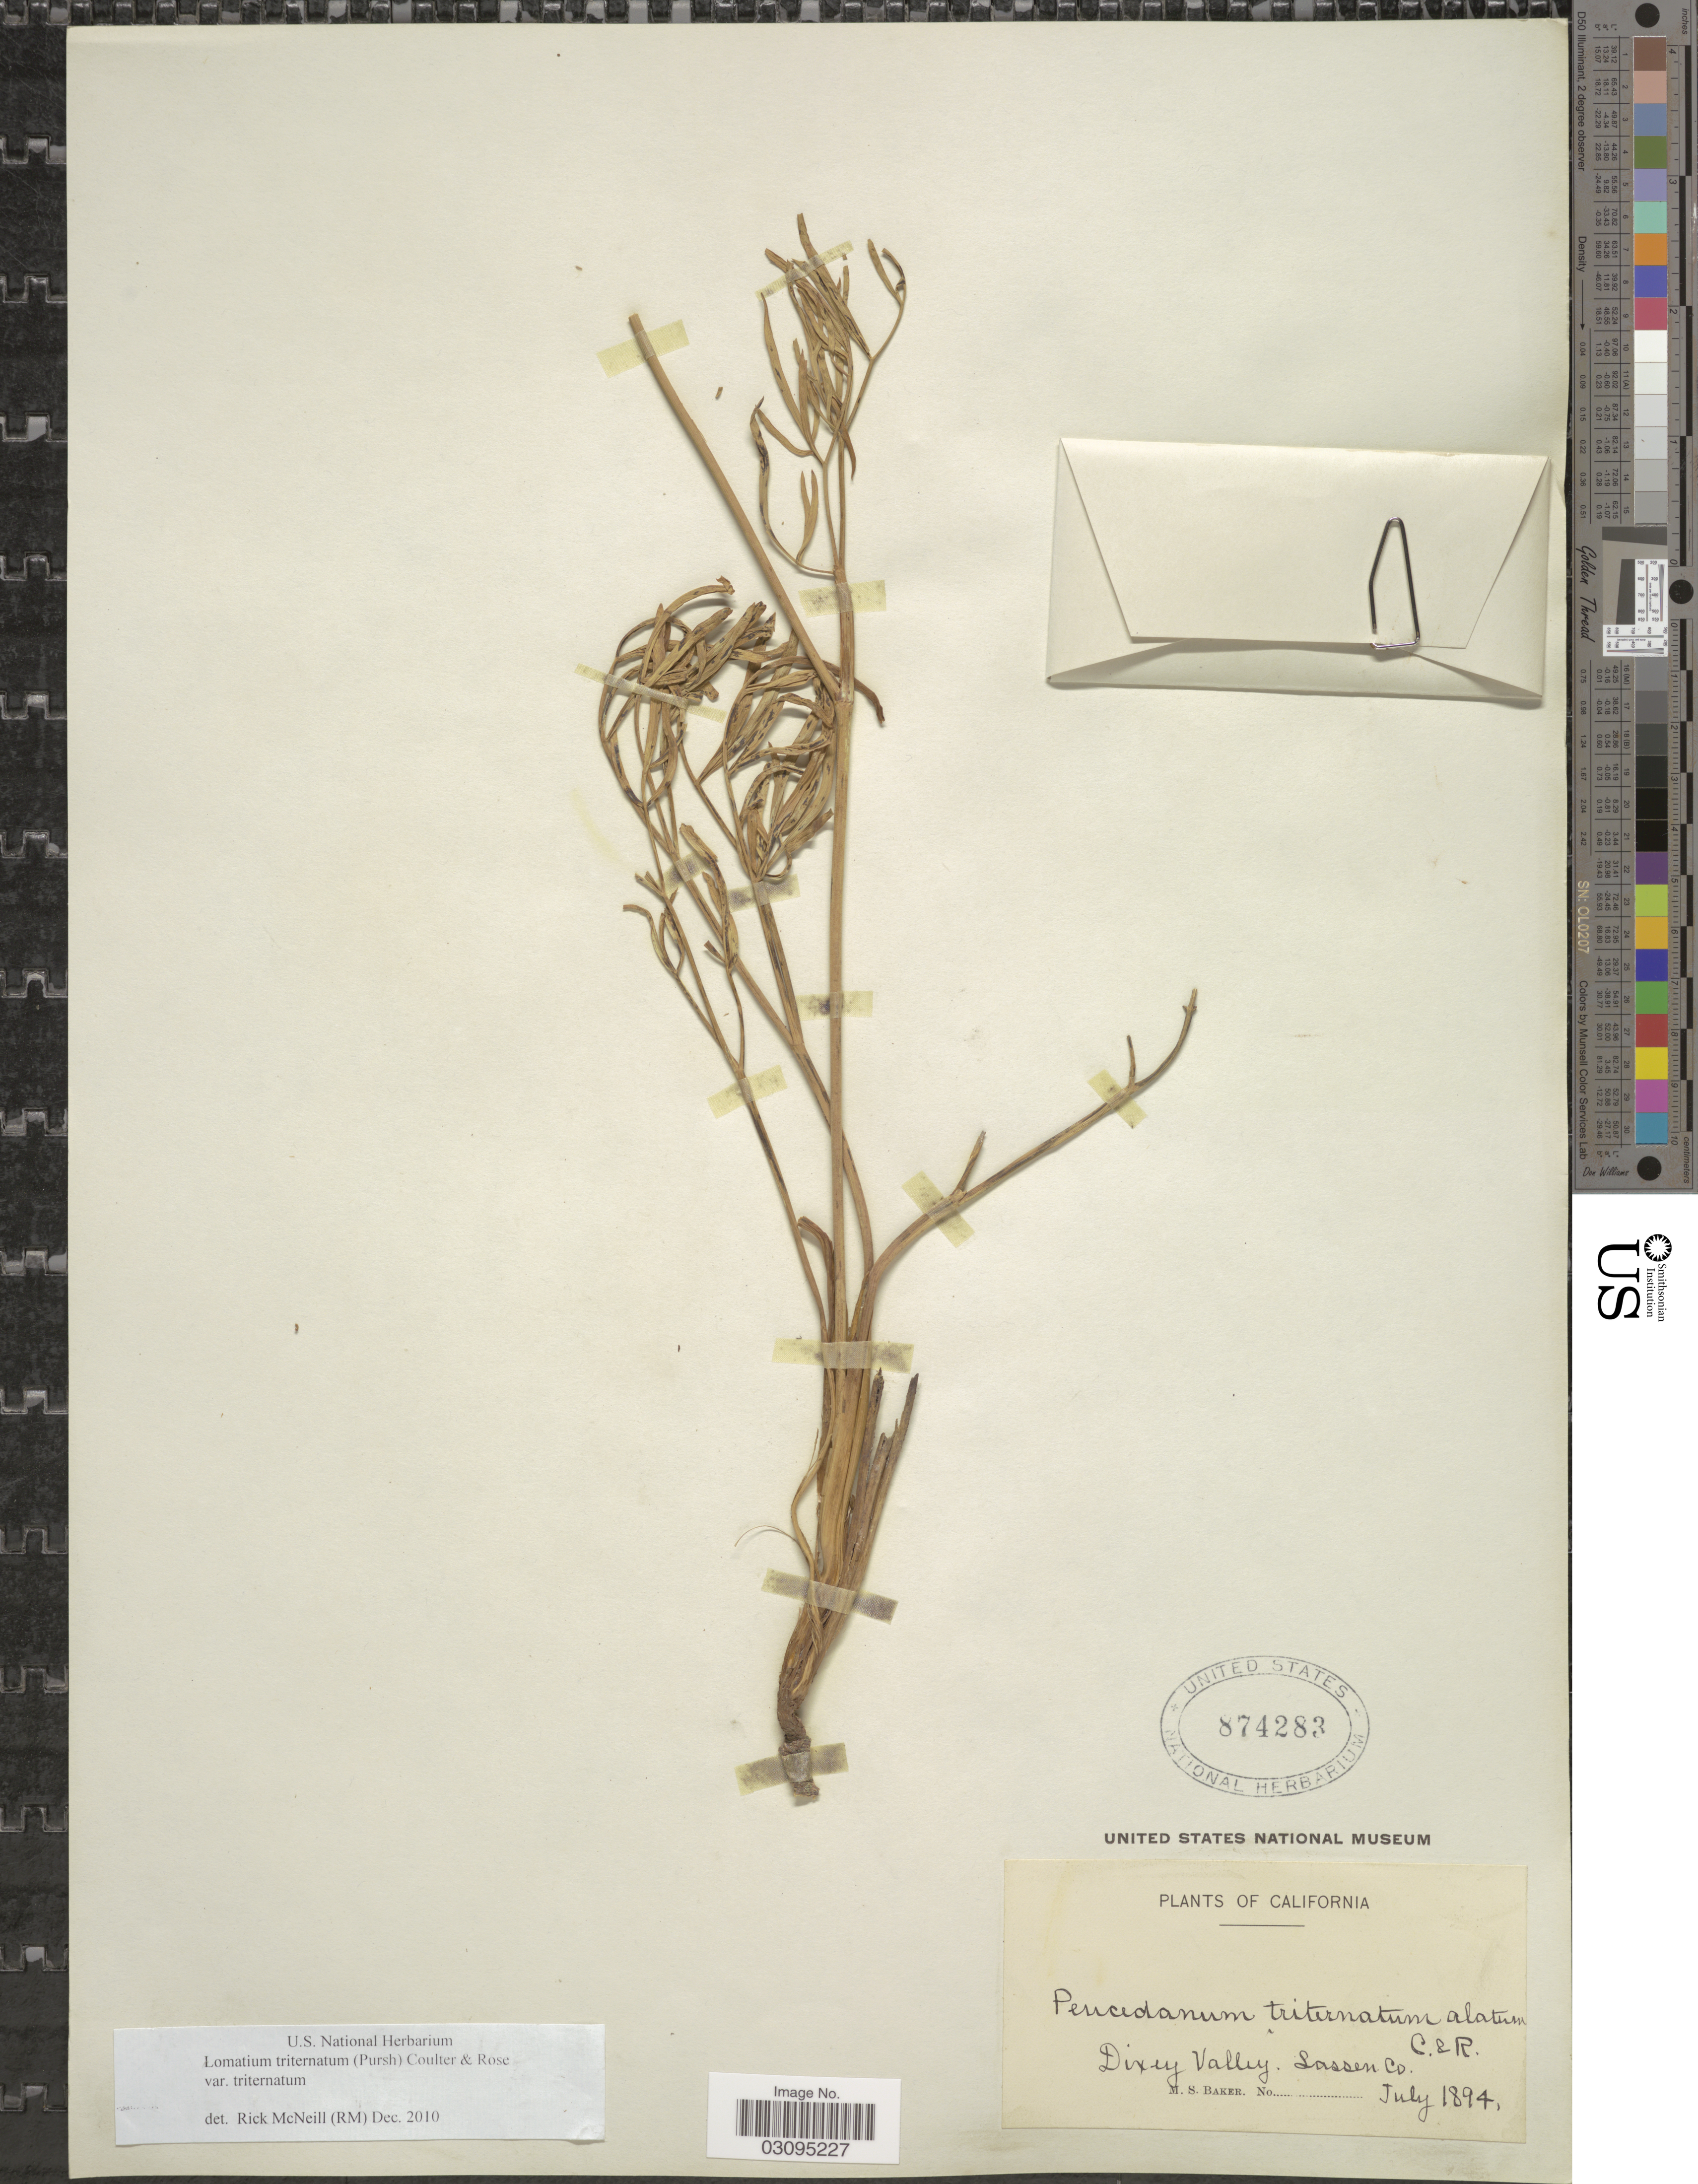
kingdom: Plantae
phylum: Tracheophyta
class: Magnoliopsida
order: Apiales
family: Apiaceae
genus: Lomatium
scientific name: Lomatium triternatum var. triternatum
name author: (Pursh) J.M. Coult. & Rose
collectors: M. S. Baker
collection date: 1894-07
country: United States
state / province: California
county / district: Lassen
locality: Dixey Valley, Lassen Co.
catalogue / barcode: US 874283